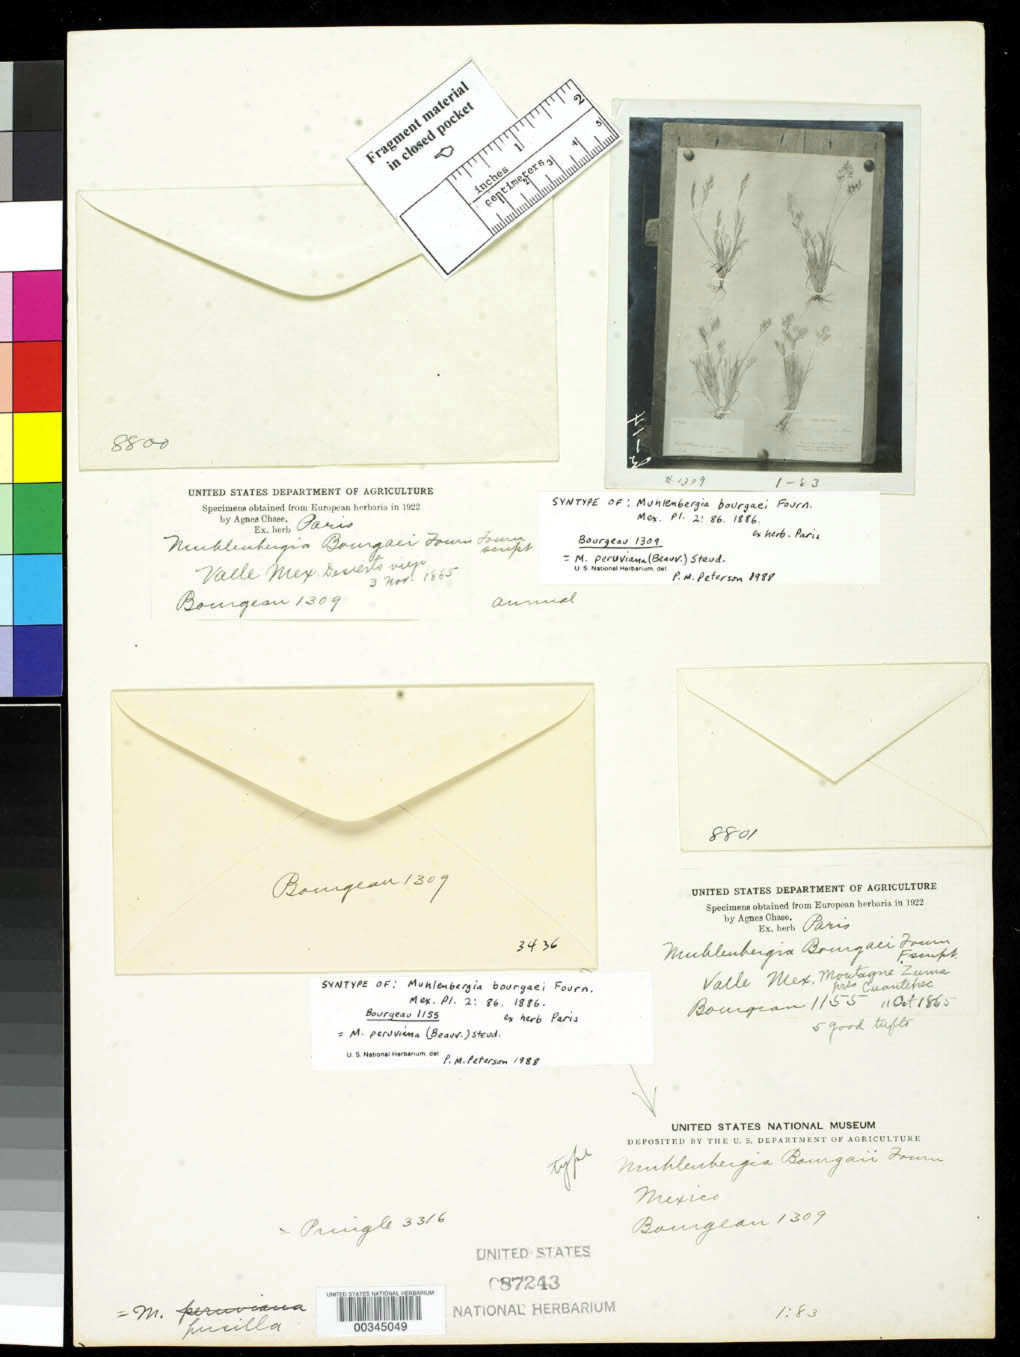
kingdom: Plantae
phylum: Tracheophyta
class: Liliopsida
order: Poales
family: Poaceae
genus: Muhlenbergia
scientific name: Muhlenbergia bourgaei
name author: E. Fourn.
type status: Isolectotype; Type Fragment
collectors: E. Bourgeau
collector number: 1309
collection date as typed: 03 Nov 1865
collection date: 1865-11-03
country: Mexico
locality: Desierto Viejo Vallis Mexicensis.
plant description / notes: Fragmentary material of type specimen(s) ex several different herbaria mounted on sheet.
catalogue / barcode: US 87243